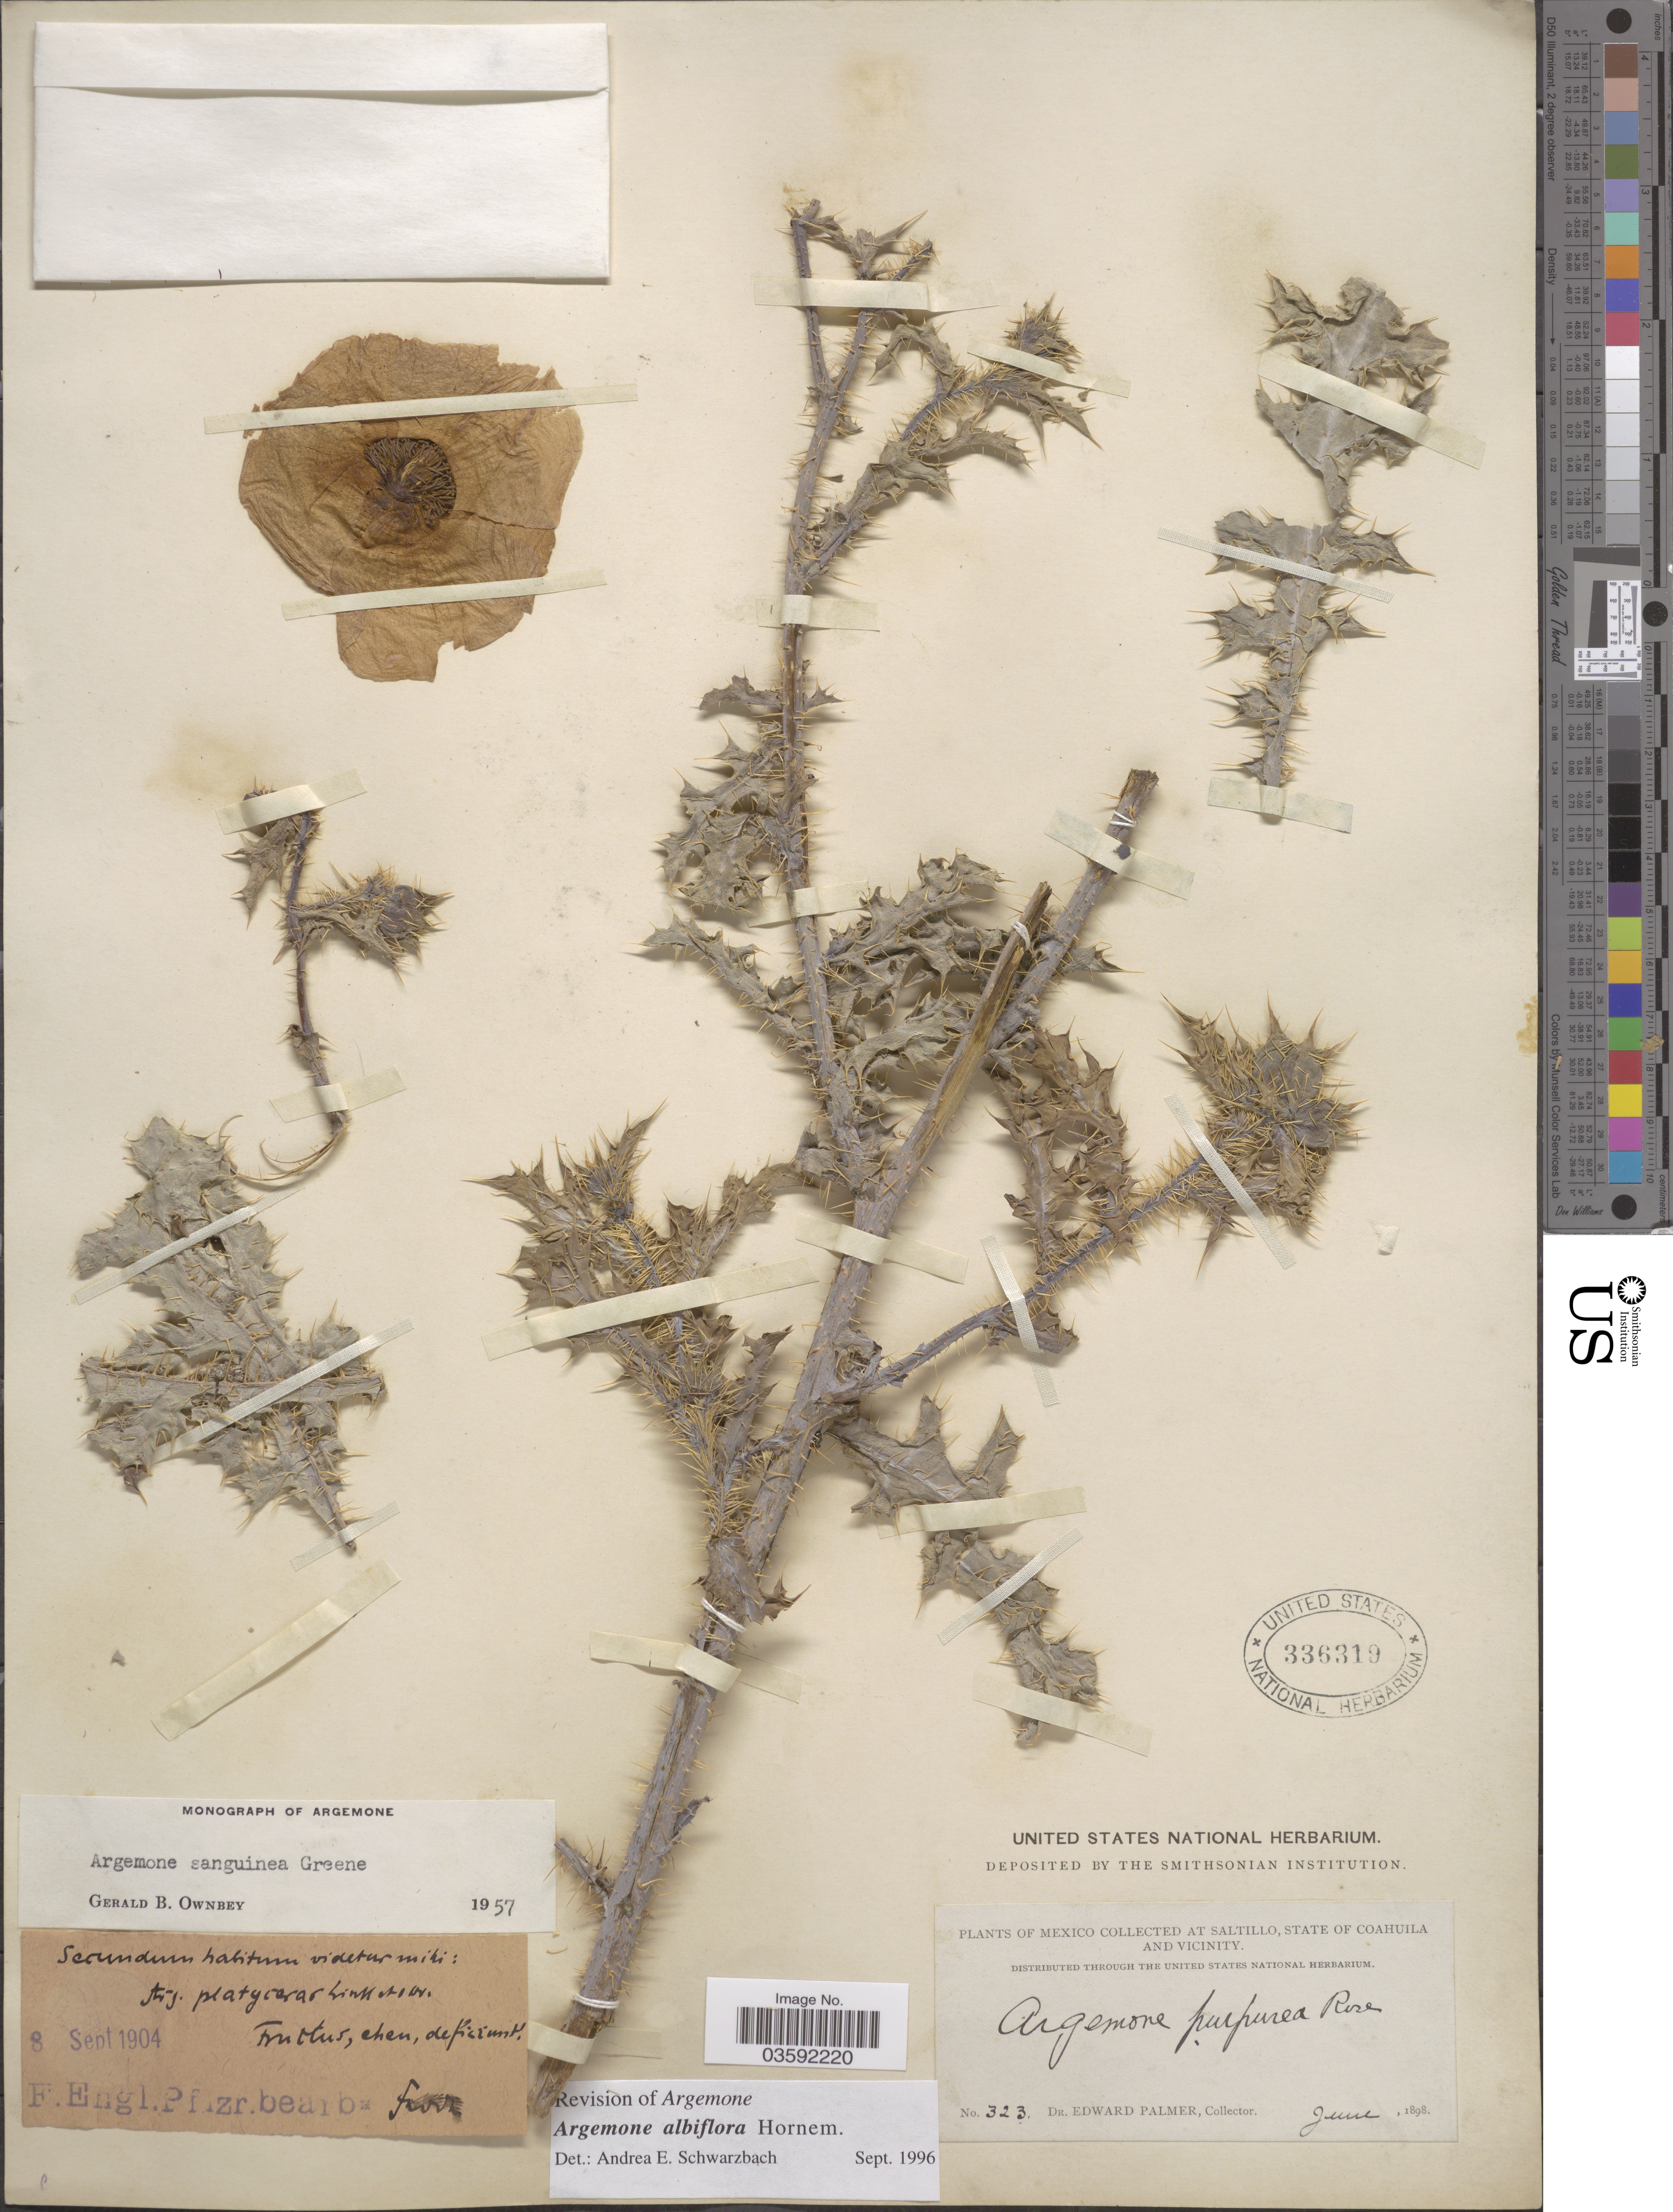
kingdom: Plantae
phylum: Tracheophyta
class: Magnoliopsida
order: Ranunculales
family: Papaveraceae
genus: Argemone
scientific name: Argemone albiflora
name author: Hornem.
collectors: E. Palmer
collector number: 323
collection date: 1898-06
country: Mexico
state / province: Coahuila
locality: Saltillo, State of Coahuila and Vicinity.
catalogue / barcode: US 336319